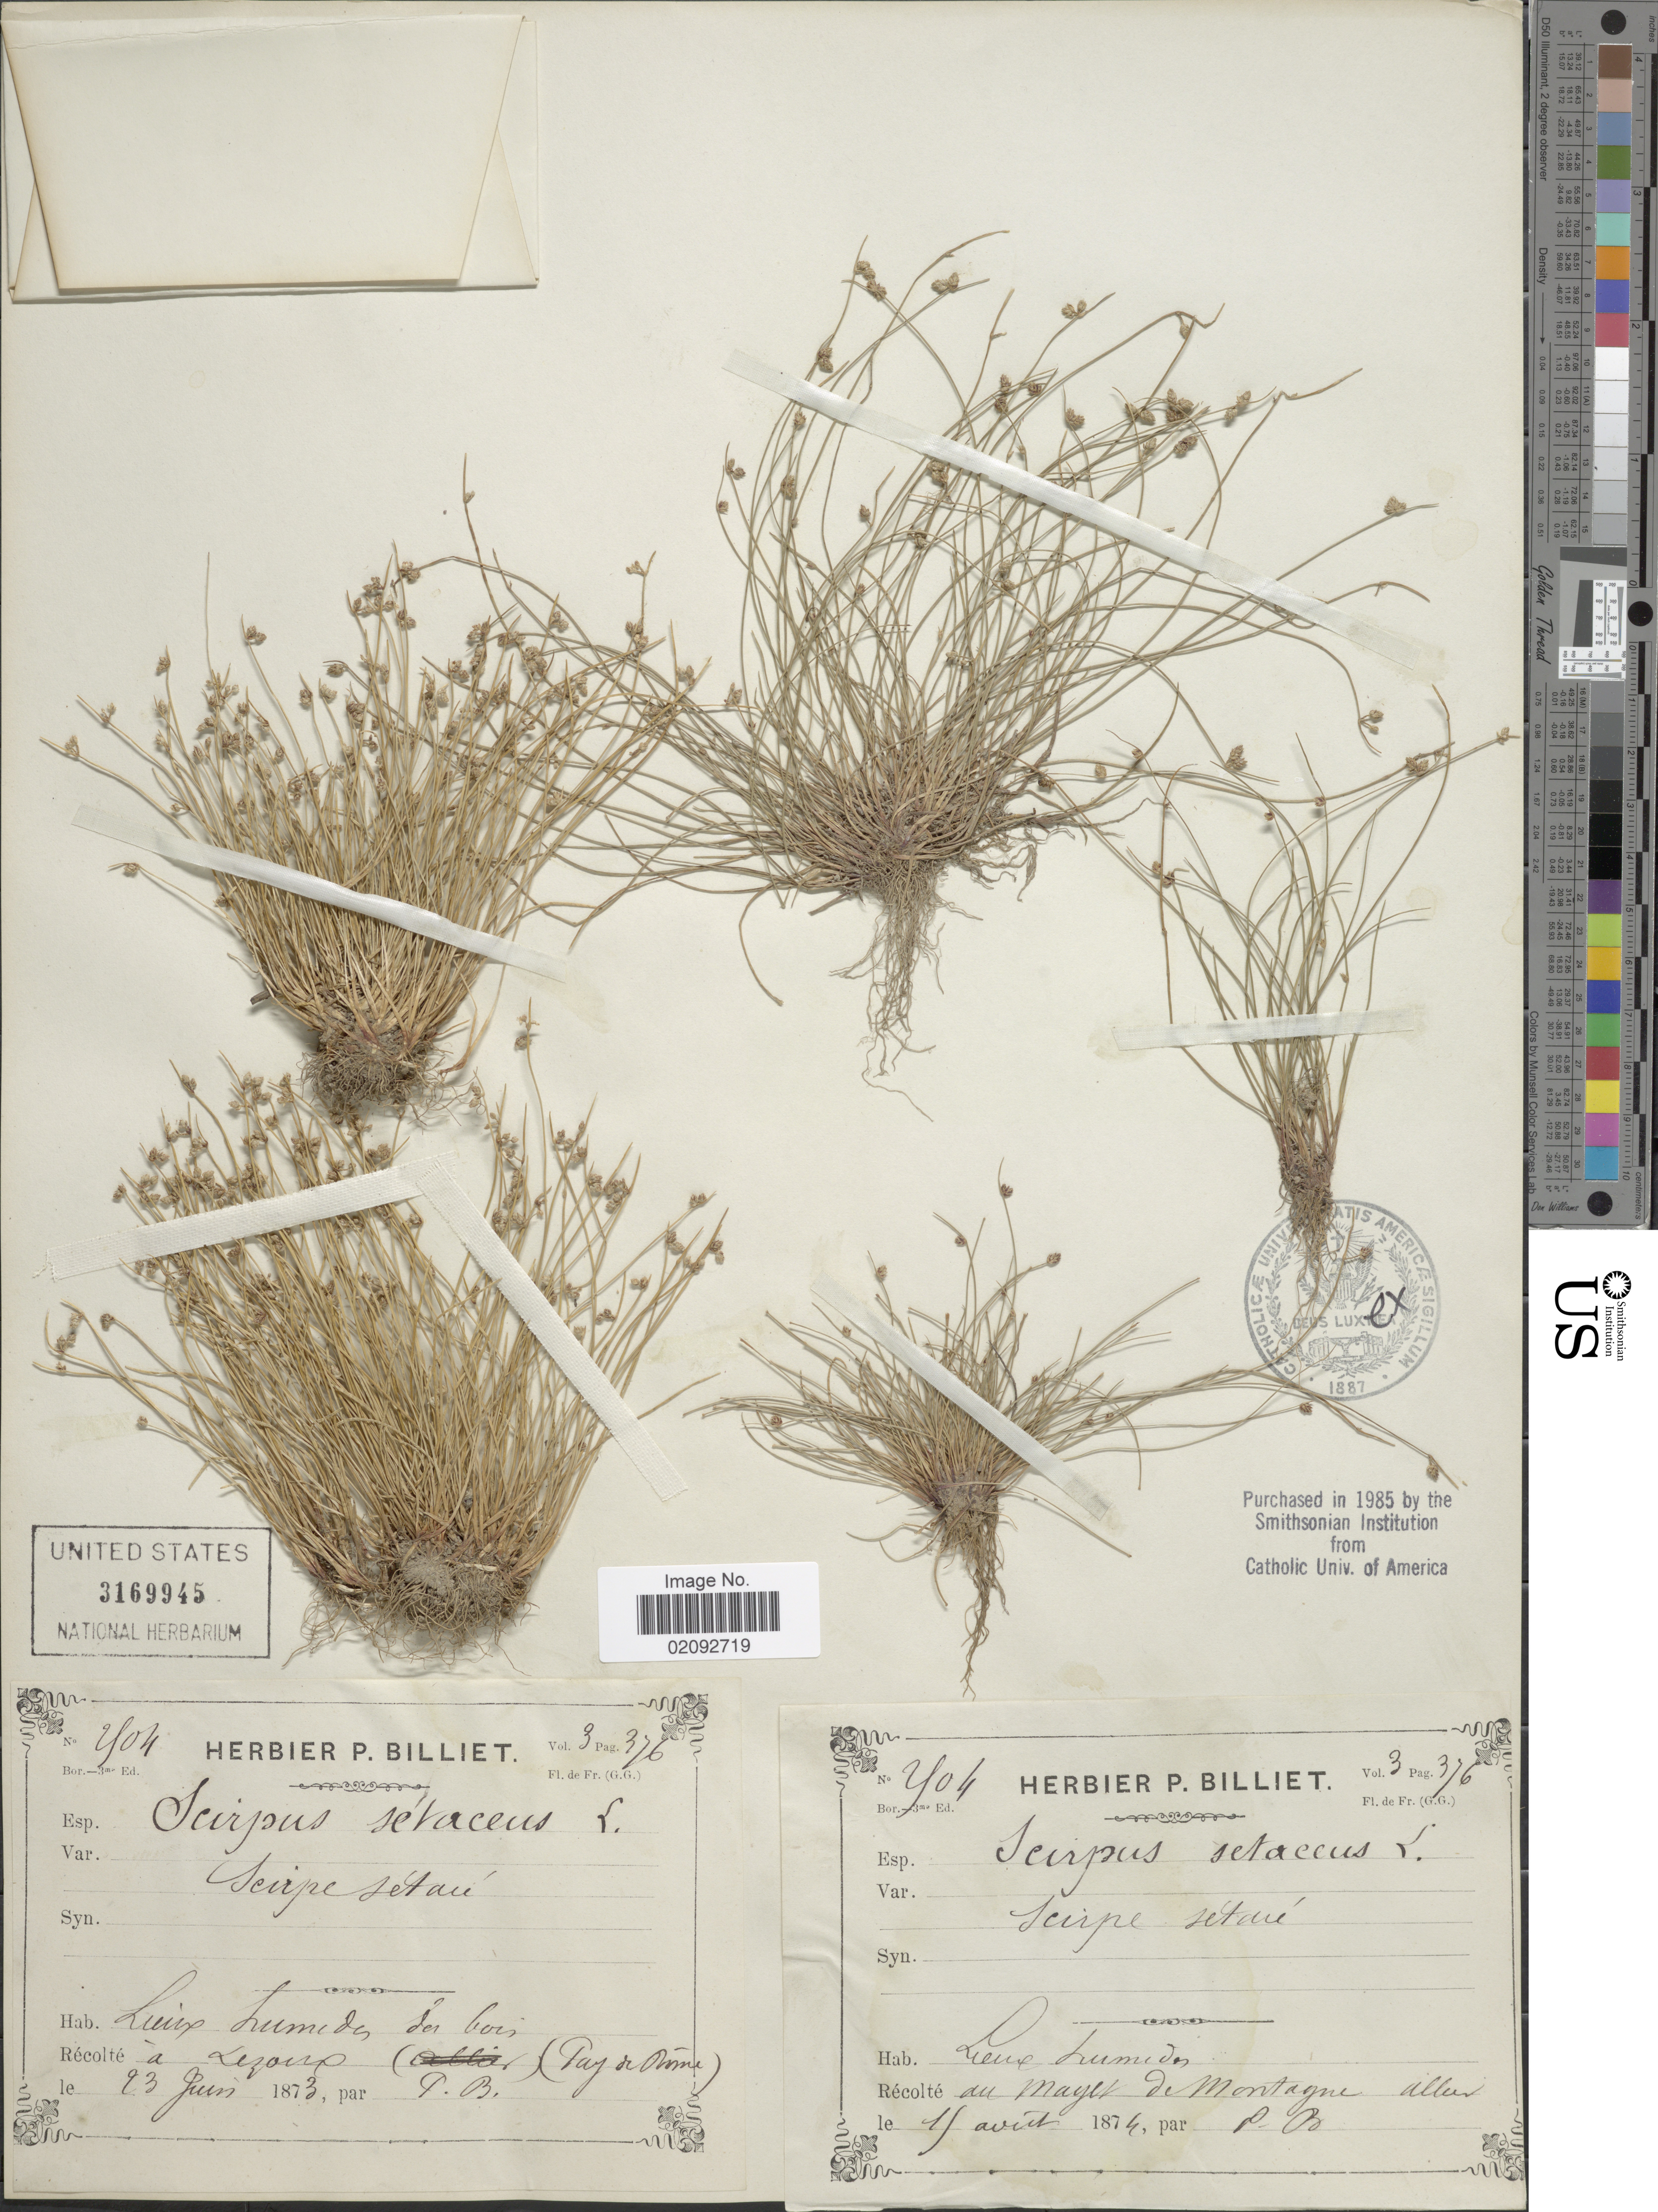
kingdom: Plantae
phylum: Tracheophyta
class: Liliopsida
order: Poales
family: Cyperaceae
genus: Isolepis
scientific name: Isolepis setacea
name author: (L.) R. Br.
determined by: Strong, Mark T., (BOT), Smithsonian Institution - National Museum of Natural History (UNITED STATES)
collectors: P. Billiet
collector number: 2904*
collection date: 1873-06-23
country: France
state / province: Auvergne-Rhône-Alpes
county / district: Puy-de-Dôme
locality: Lezoux (Puy-de-Dôme)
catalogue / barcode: US 3169945